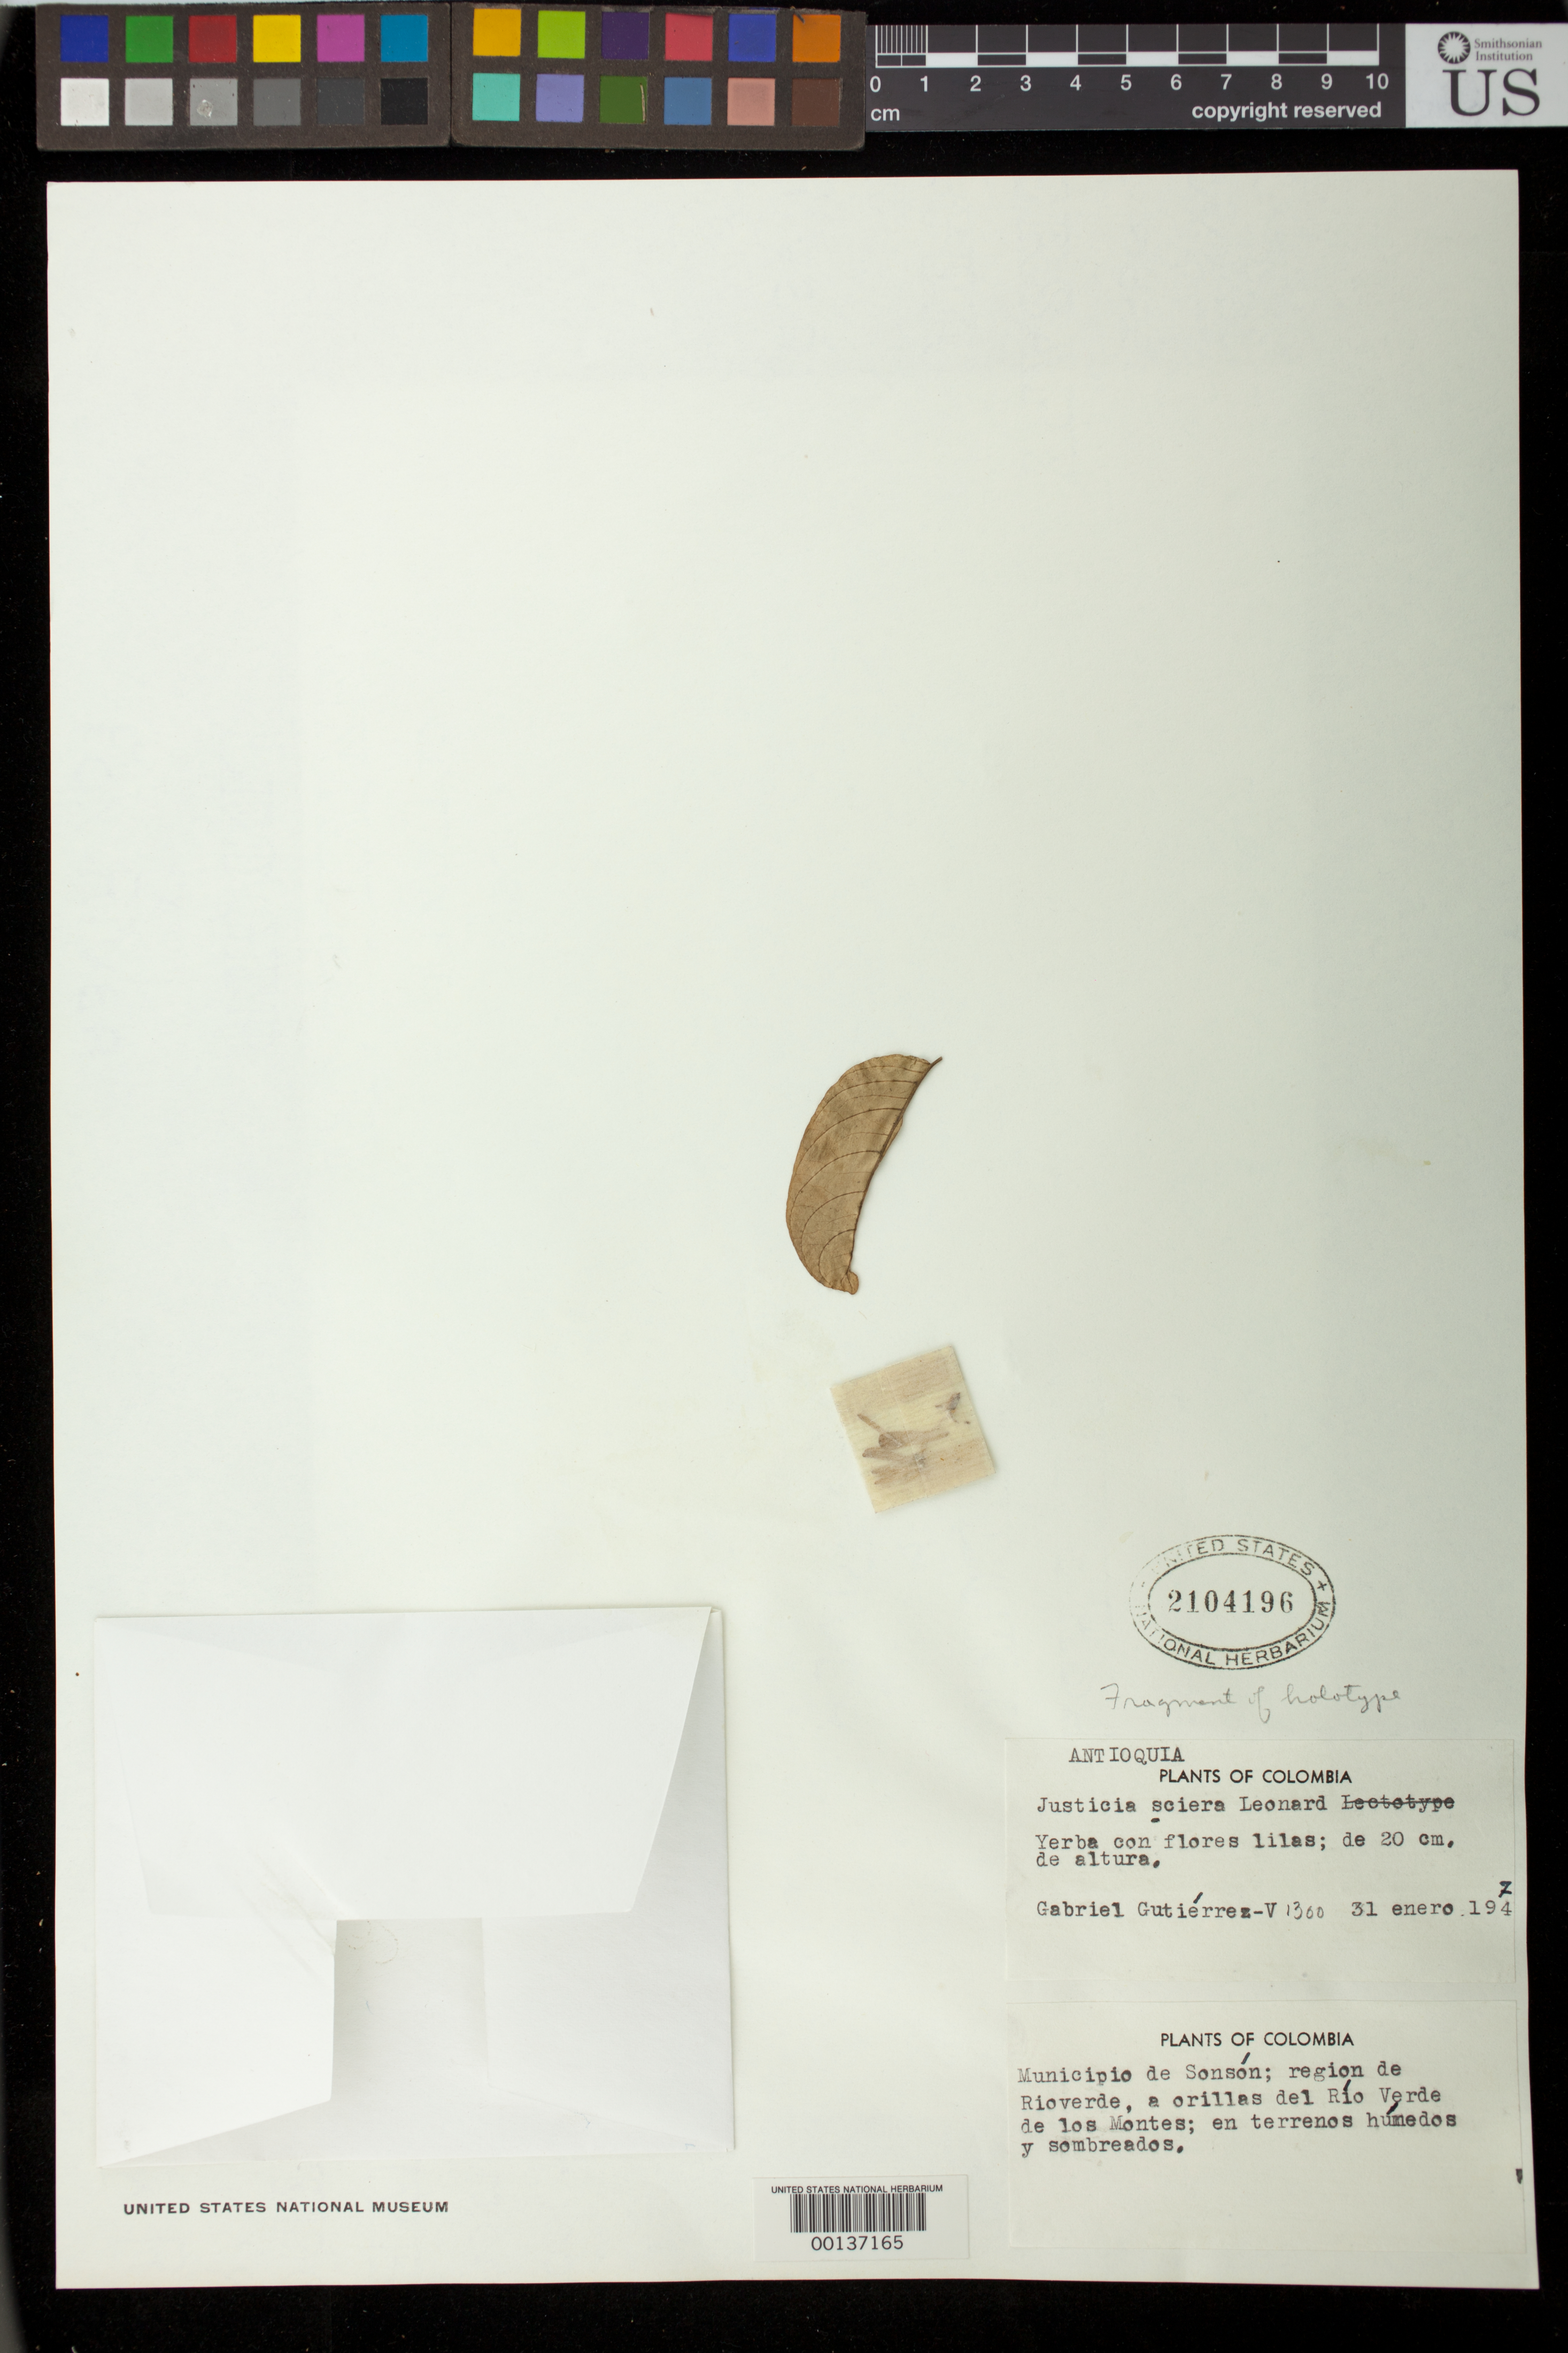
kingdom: Plantae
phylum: Tracheophyta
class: Magnoliopsida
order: Lamiales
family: Acanthaceae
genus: Justicia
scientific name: Justicia sciera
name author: Leonard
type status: Isotype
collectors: G. Gutierrez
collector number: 1300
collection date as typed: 31 Jan 1947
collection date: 1947-01-31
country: Colombia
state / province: Antioquia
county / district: Sonsón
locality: Rio Verde de Los Montes.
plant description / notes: Fragmentary material of type specimen ex herb. unknown. ("Fragment of holotype" but original herbarium not indicated.)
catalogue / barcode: US 2104196